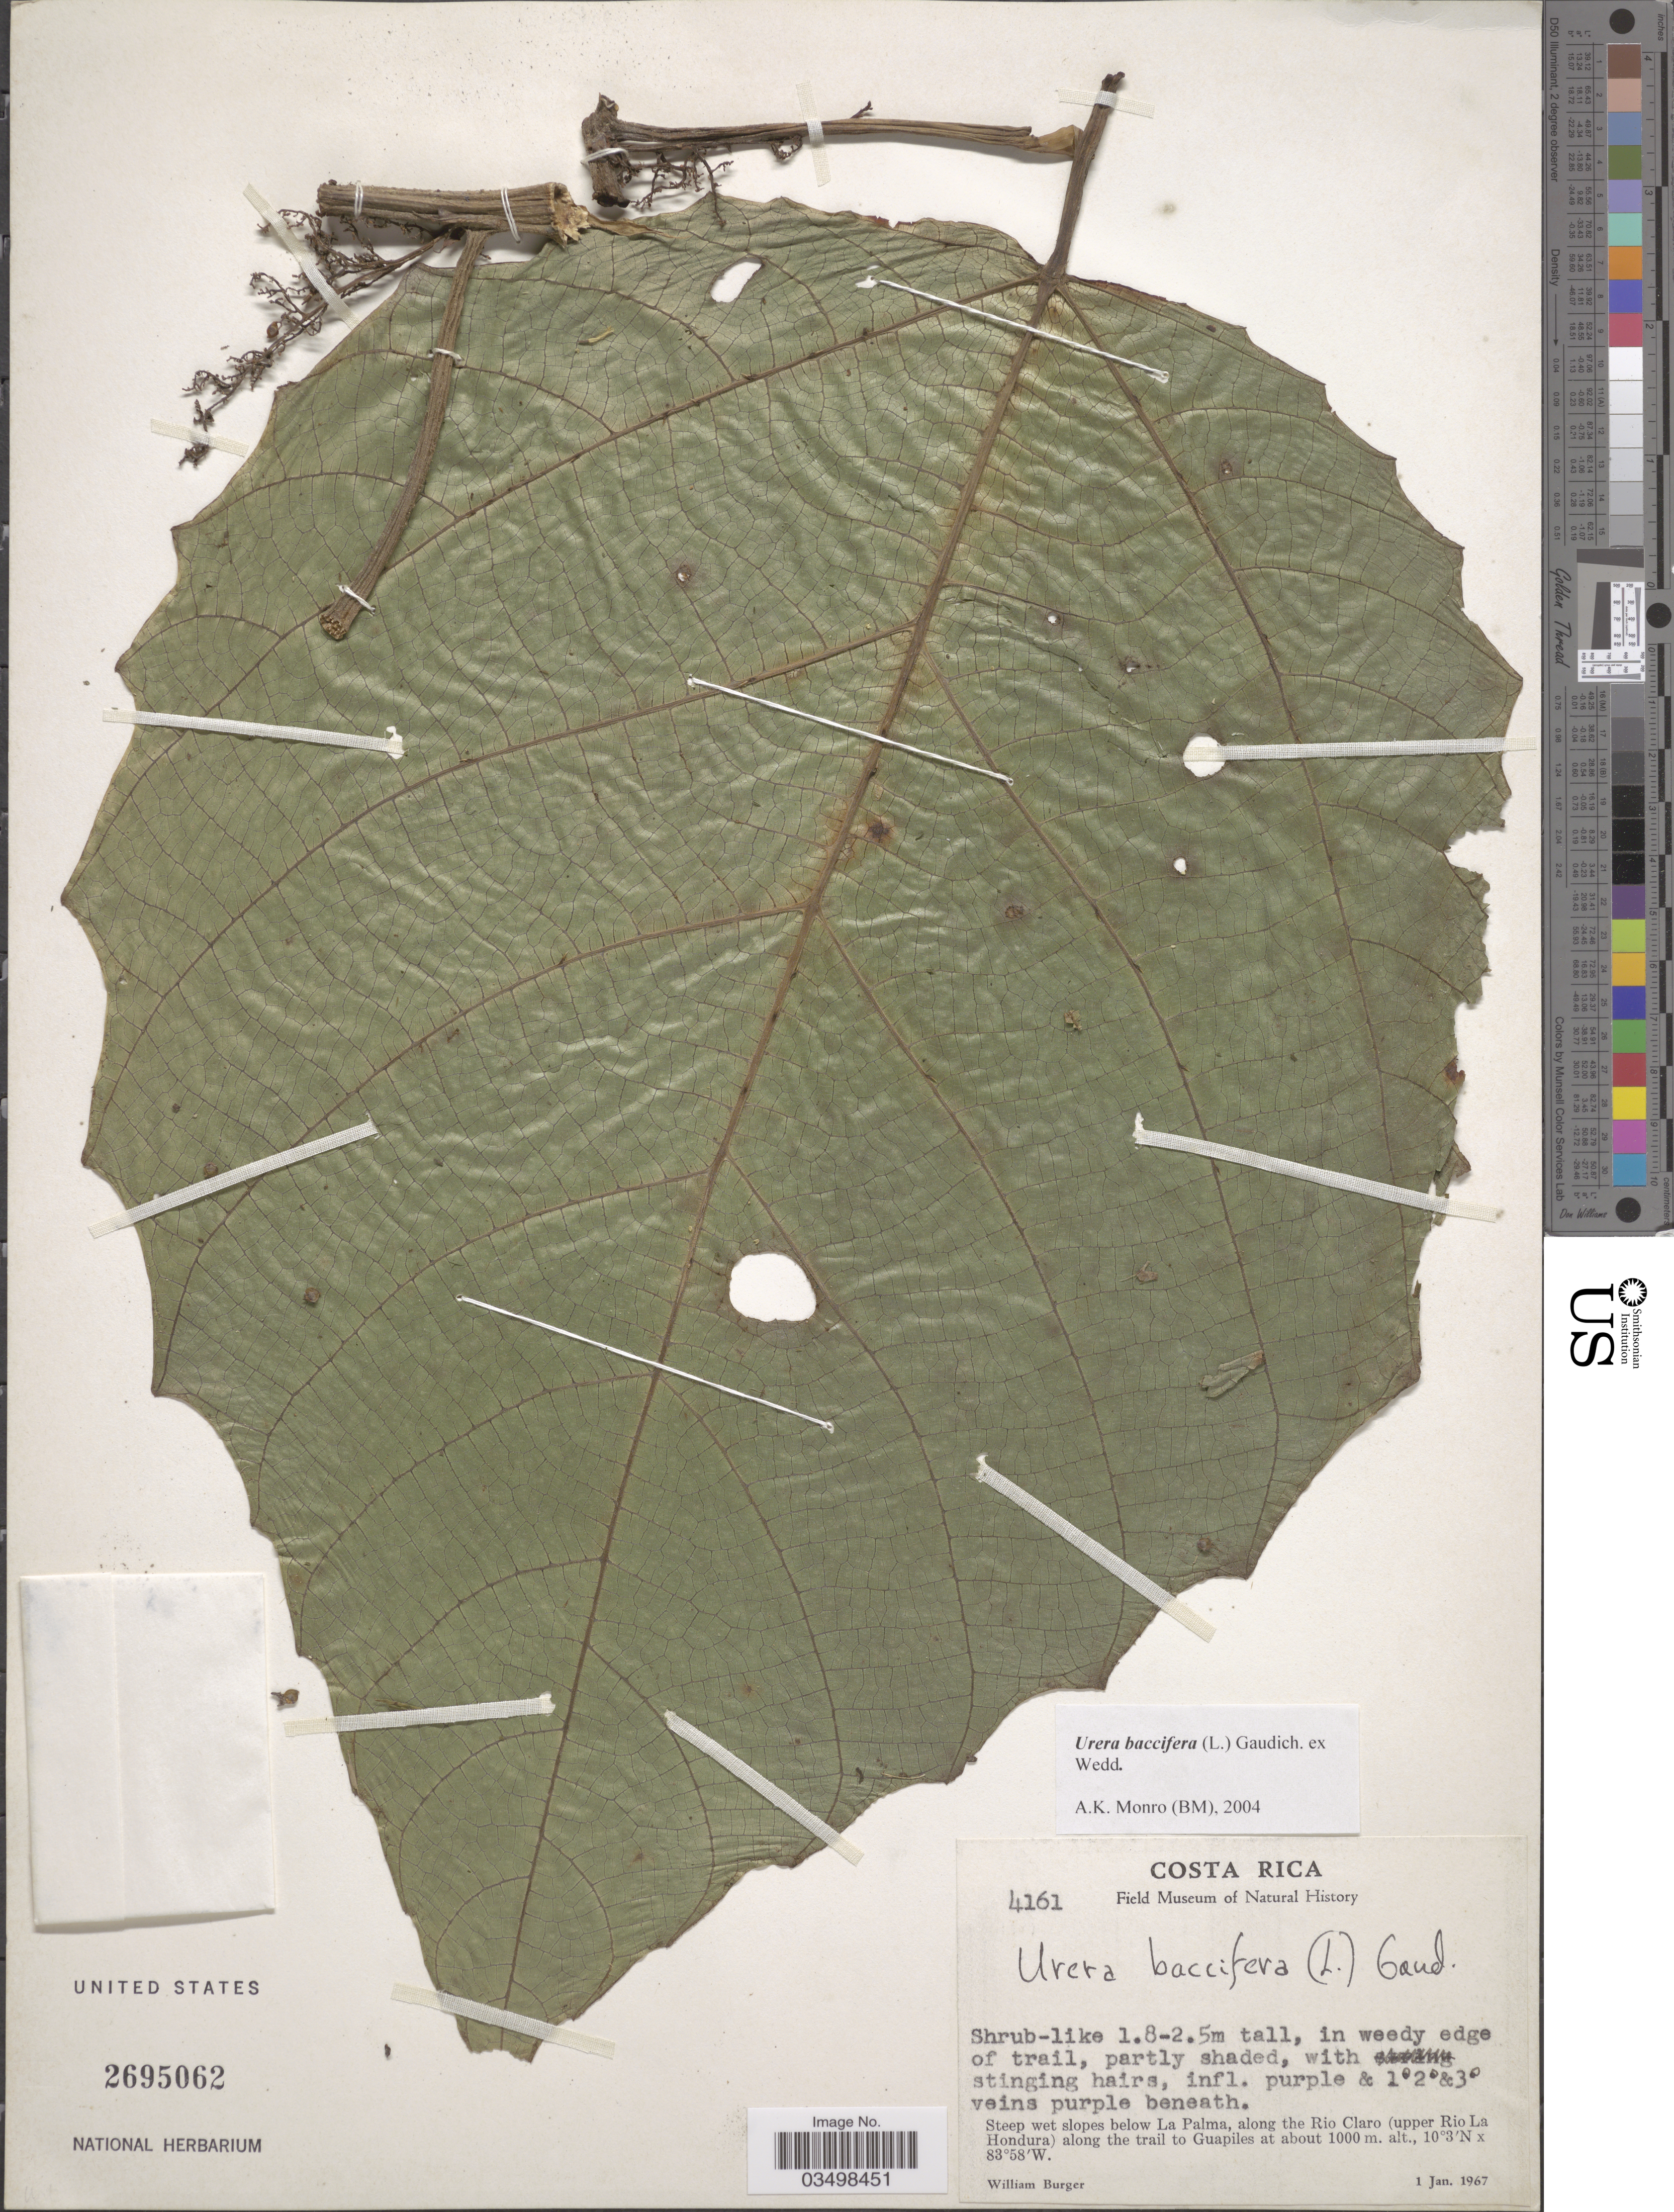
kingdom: Plantae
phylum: Tracheophyta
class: Magnoliopsida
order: Rosales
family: Urticaceae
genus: Urera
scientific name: Urera baccifera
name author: (L.) Gaudich. ex Wedd.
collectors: W. Burger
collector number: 4161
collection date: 1967-01-01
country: Costa Rica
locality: Steep wet slopes below La Palma, along the Rio Claro (upper Rio La Hondura) along the trail to Guapiles.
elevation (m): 1000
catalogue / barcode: US 2695062